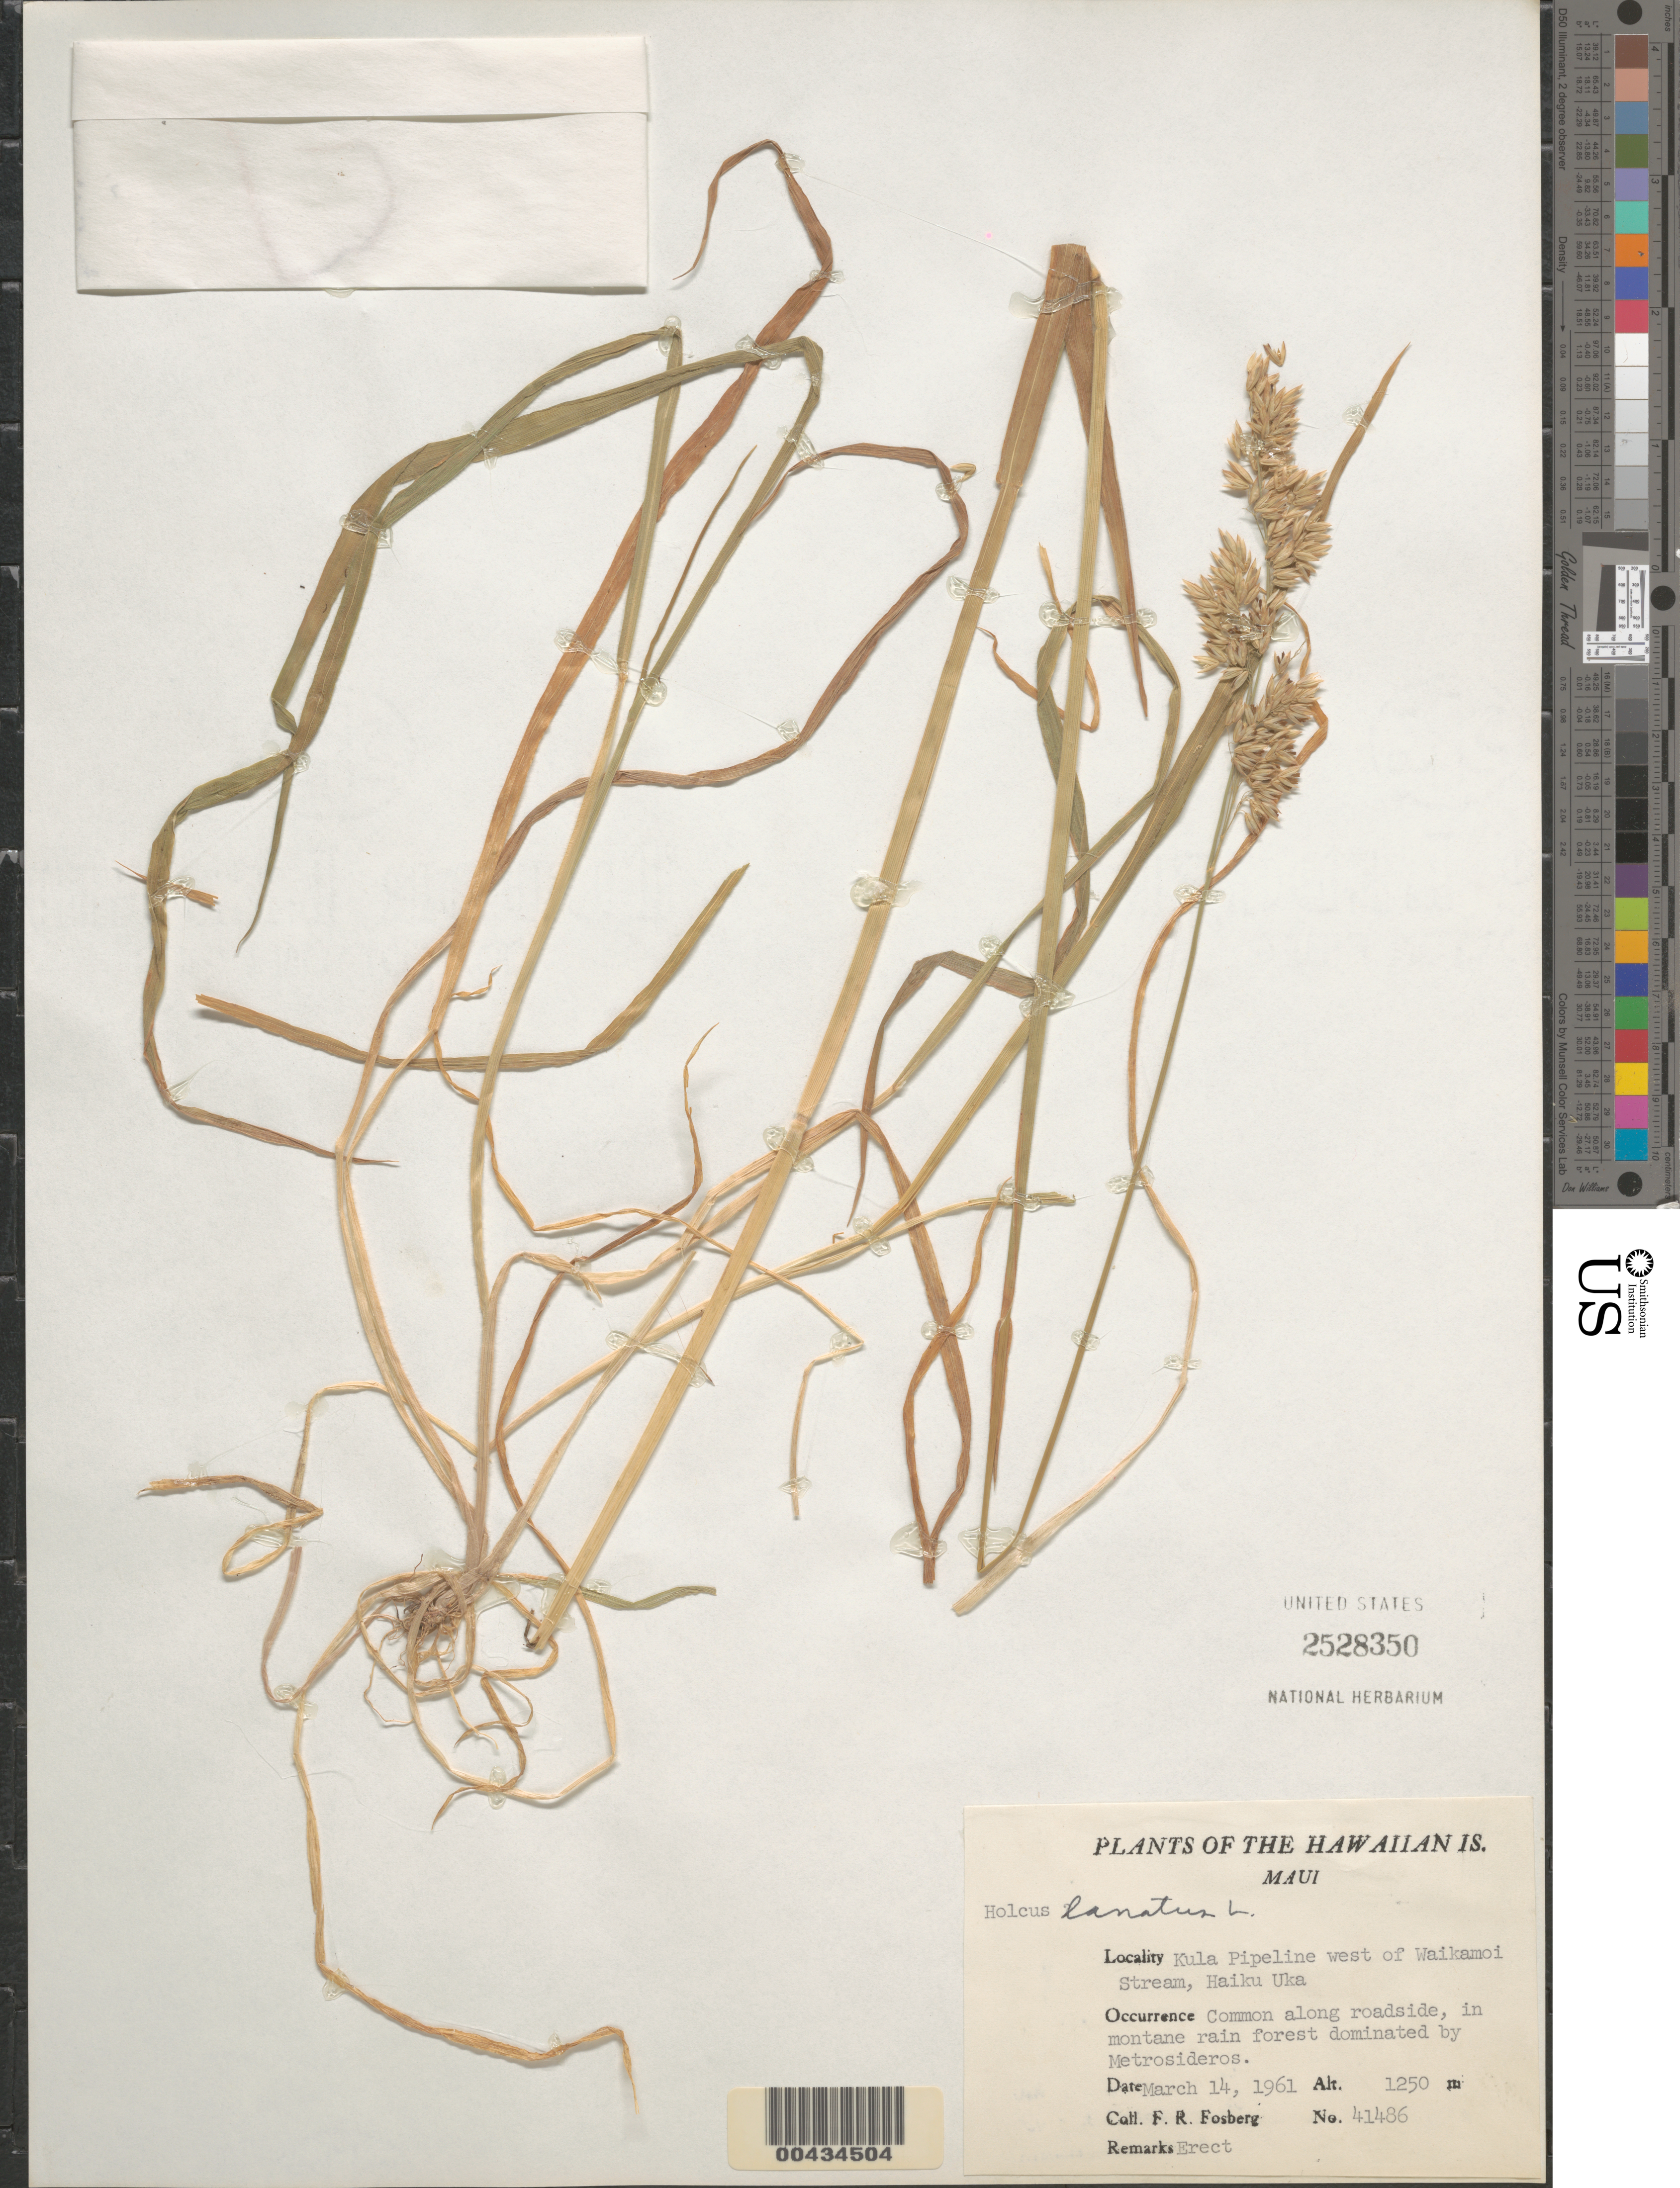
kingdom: Plantae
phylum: Tracheophyta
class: Liliopsida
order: Poales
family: Poaceae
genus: Holcus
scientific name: Holcus lanatus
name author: L.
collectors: F. R. Fosberg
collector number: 41486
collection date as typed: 14 Mar 1961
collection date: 1961-03-14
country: United States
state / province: Hawaii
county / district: Maui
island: Maui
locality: Kula Pipeline W of Waikamoi Stream, Haiku Uka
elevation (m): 1250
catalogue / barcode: US 2528350